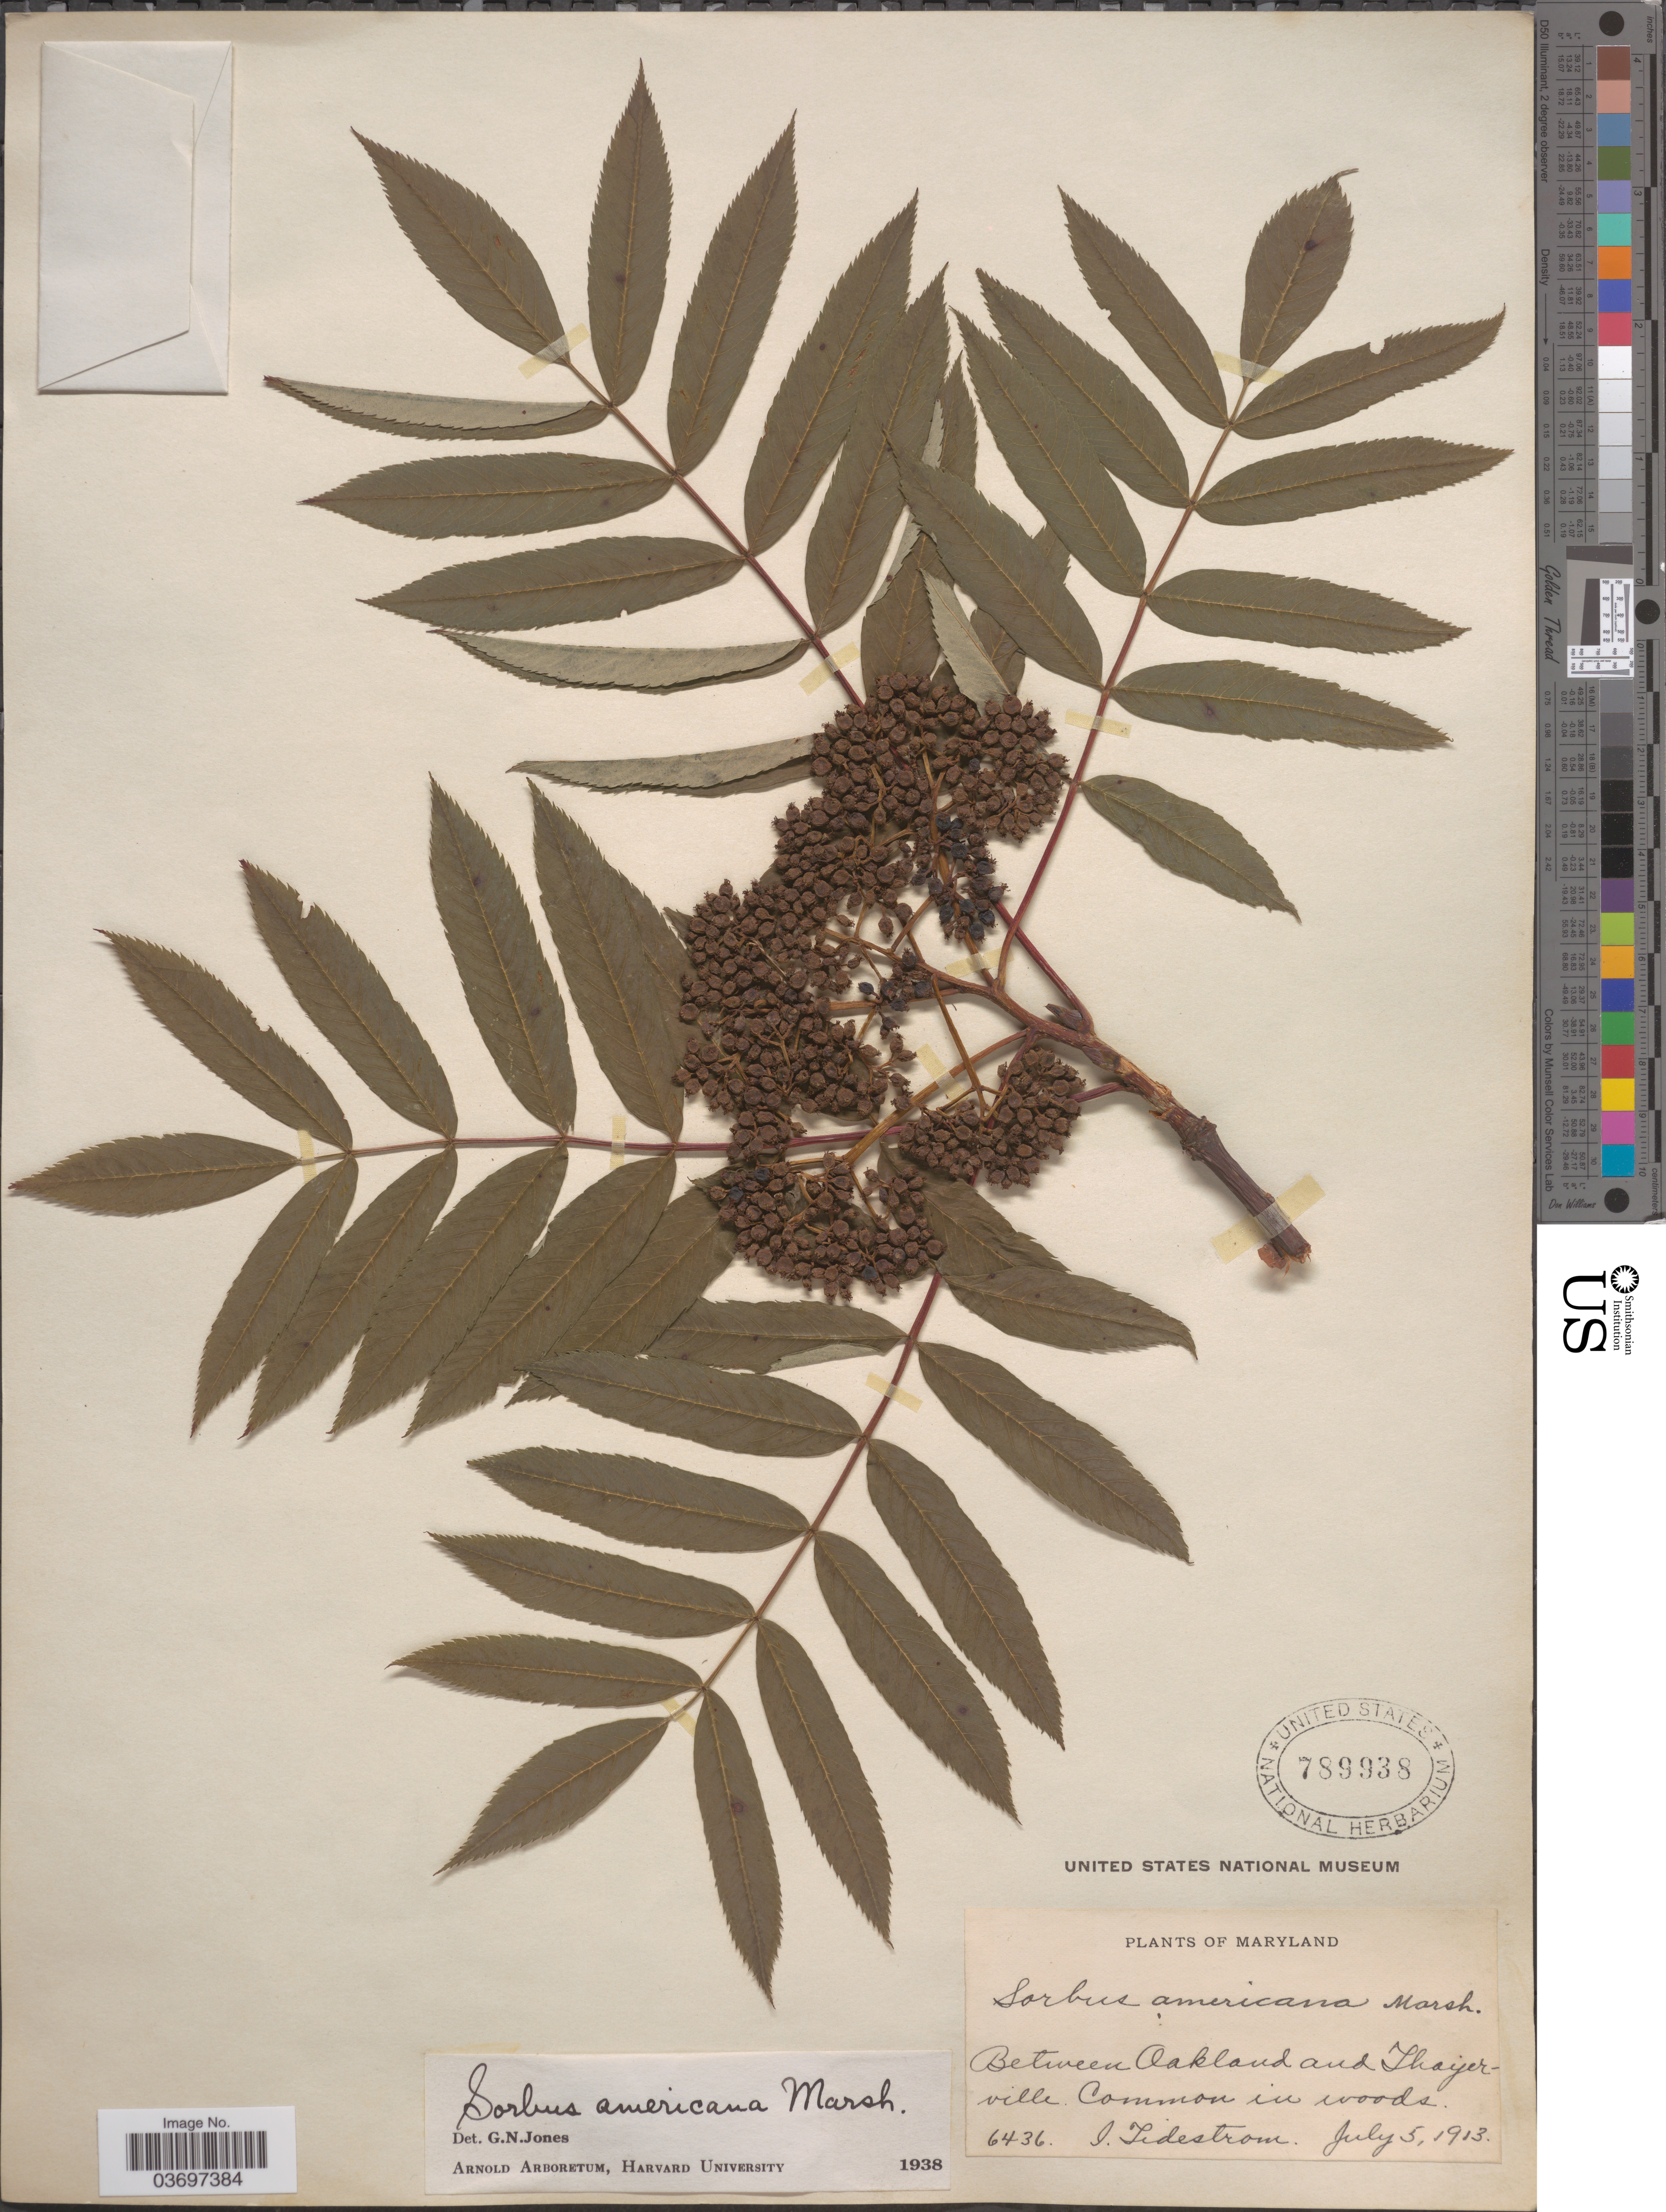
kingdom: Plantae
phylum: Tracheophyta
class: Magnoliopsida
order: Rosales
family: Rosaceae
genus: Sorbus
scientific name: Sorbus americana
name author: Marshall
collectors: I. F. Tidestrom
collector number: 6436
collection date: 1913-07-05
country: United States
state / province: Maryland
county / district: Garrett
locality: Between Oakland and Thayerville.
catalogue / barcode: US 789938